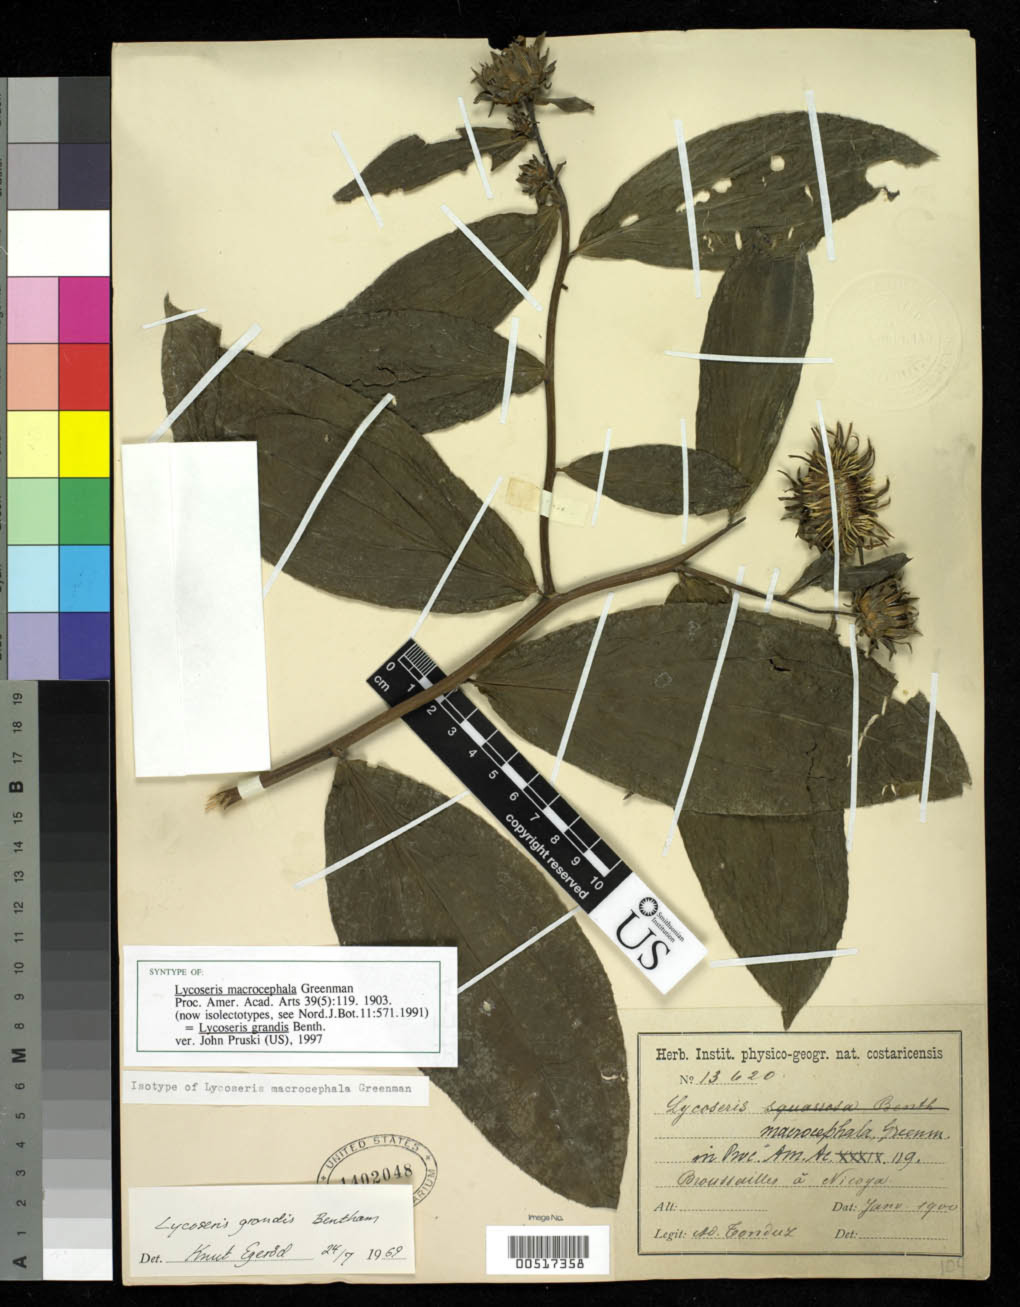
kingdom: Plantae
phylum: Tracheophyta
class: Magnoliopsida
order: Asterales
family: Asteraceae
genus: Lycoseris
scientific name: Lycoseris macrocephala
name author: Greenm.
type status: Isolectotype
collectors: A. Tonduz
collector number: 13620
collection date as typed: Jan 1900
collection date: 1900-01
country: Costa Rica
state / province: Guanacaste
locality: Broussailles a Nicoya. [undergrowth at Nicoya]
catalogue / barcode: US 1402048